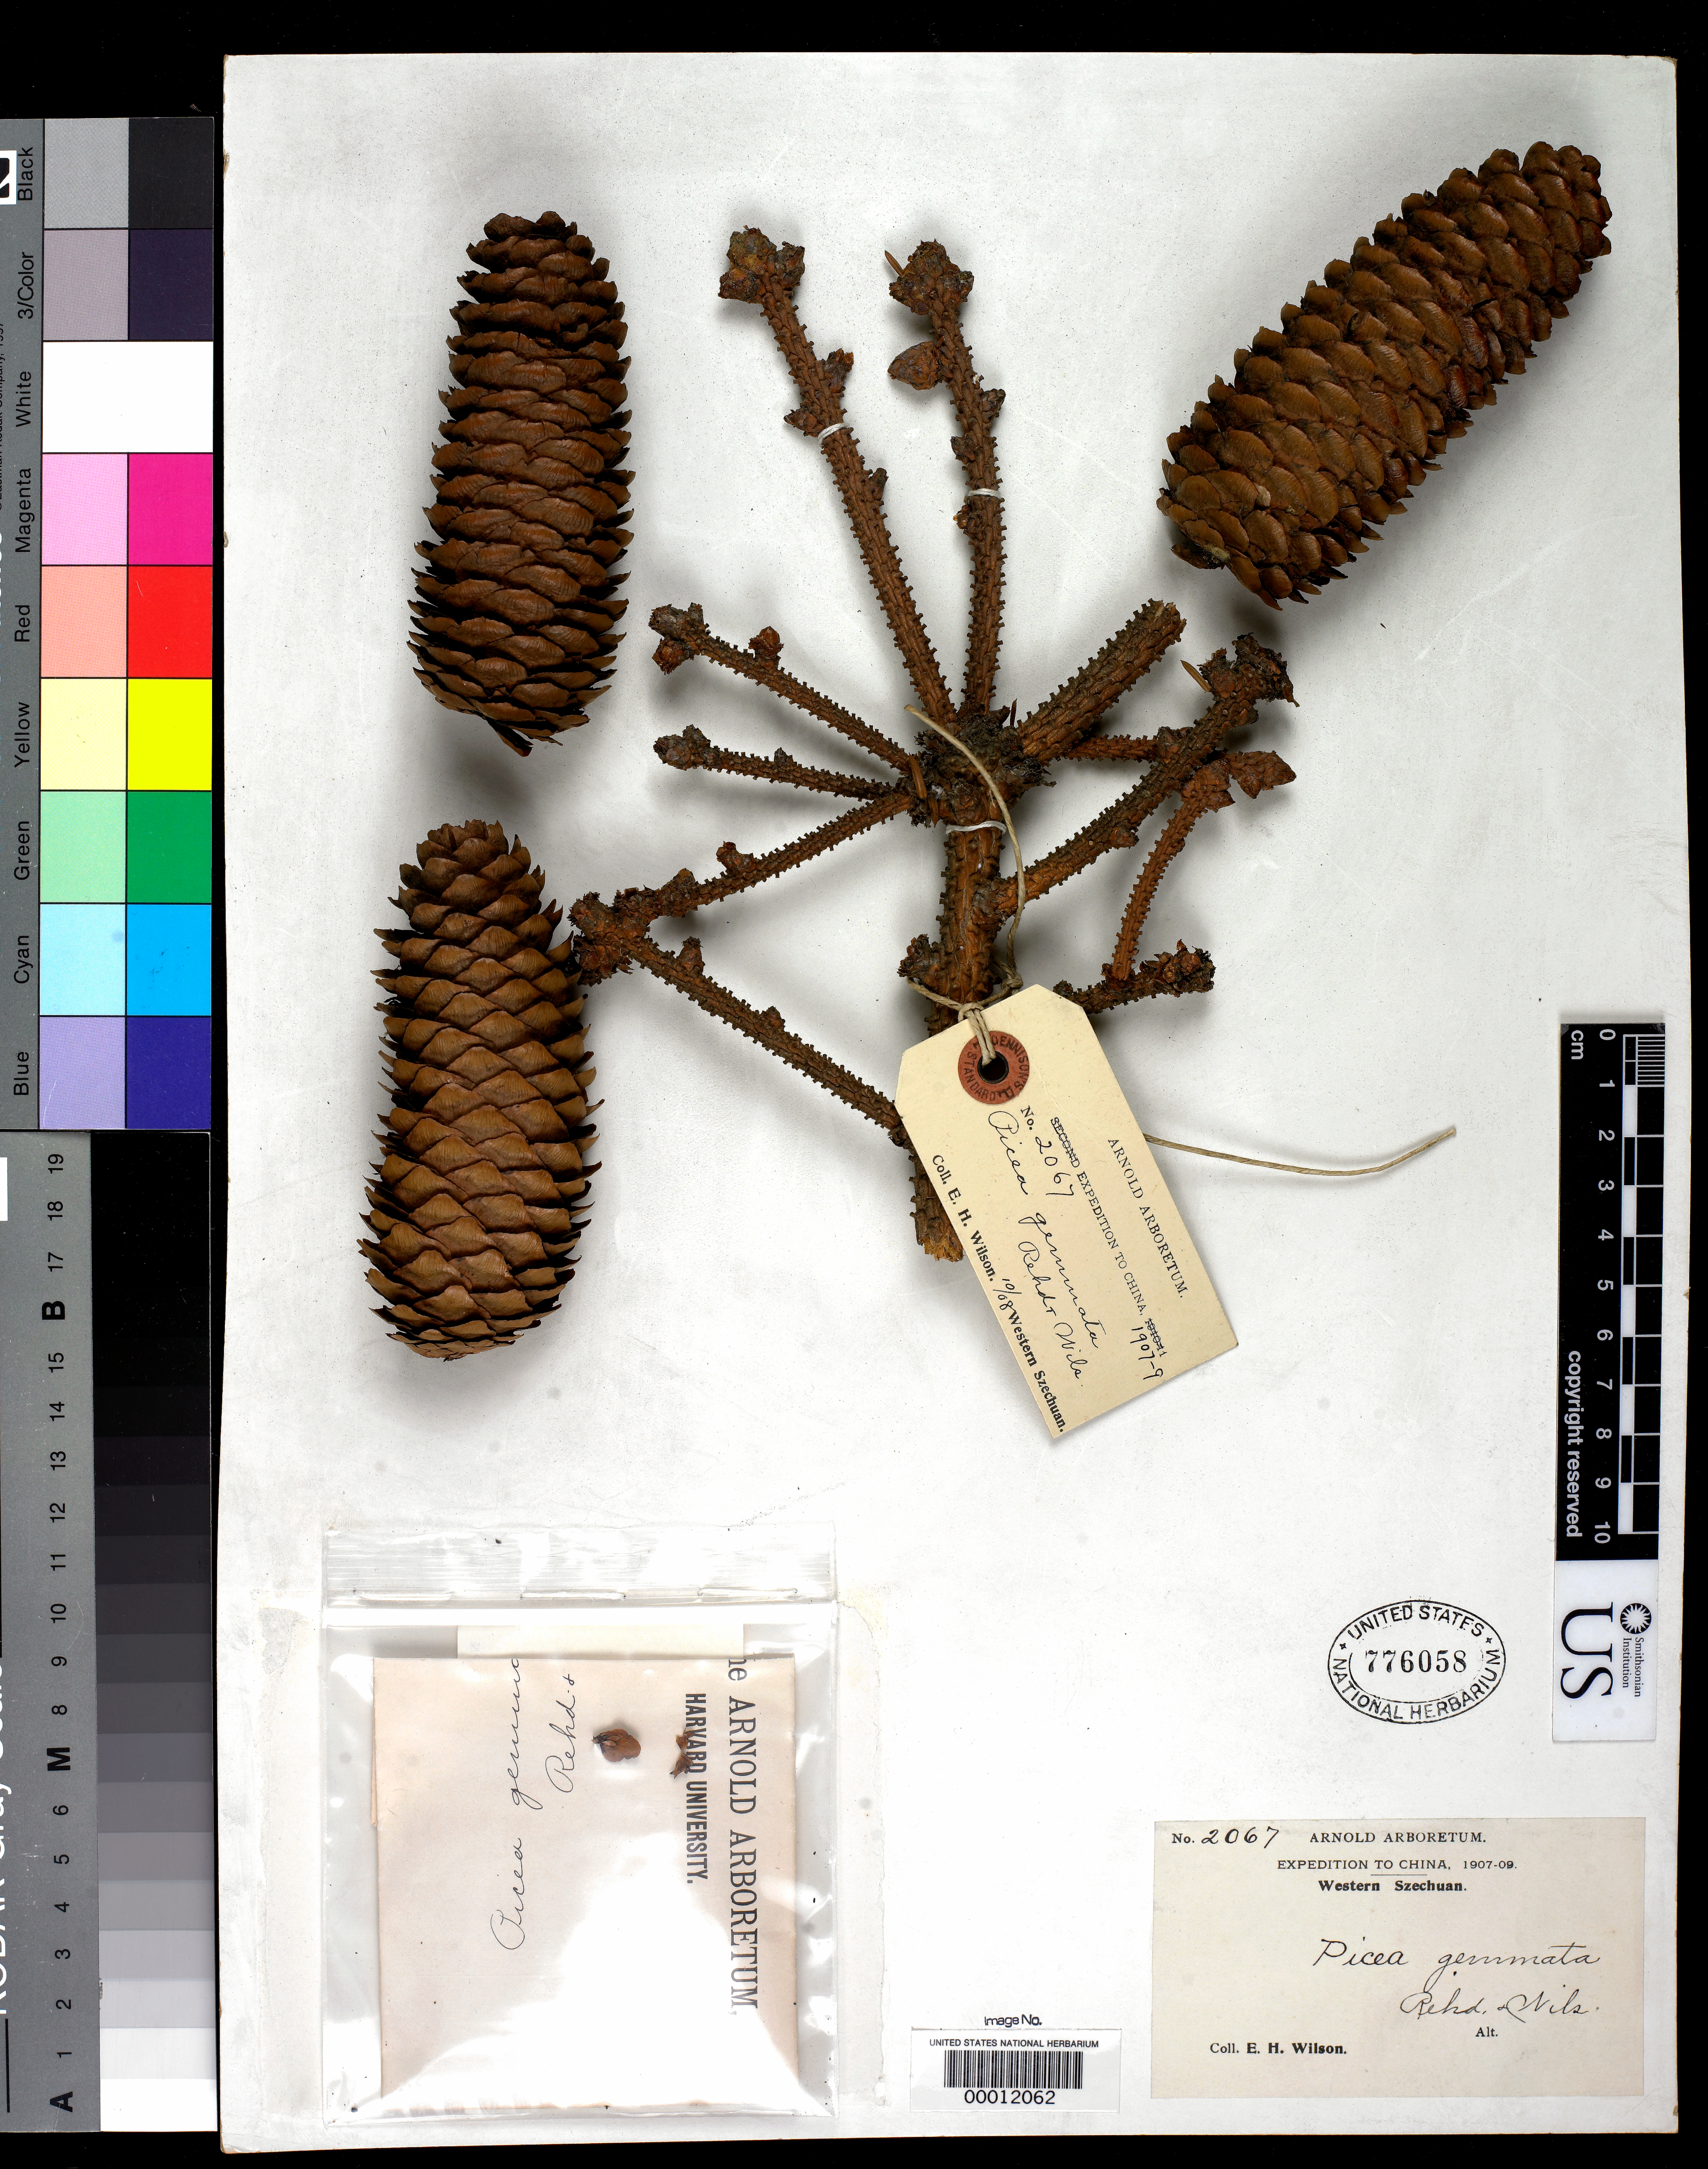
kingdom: Plantae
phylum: Tracheophyta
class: Pinopsida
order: Pinales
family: Pinaceae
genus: Picea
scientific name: Picea gemmata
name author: Rehder & E.H. Wilson in Sarg.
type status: Isotype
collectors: E. H. Wilson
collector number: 2067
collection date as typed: Oct 1908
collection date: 1908-10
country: China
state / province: Sichuan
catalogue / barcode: US 776058